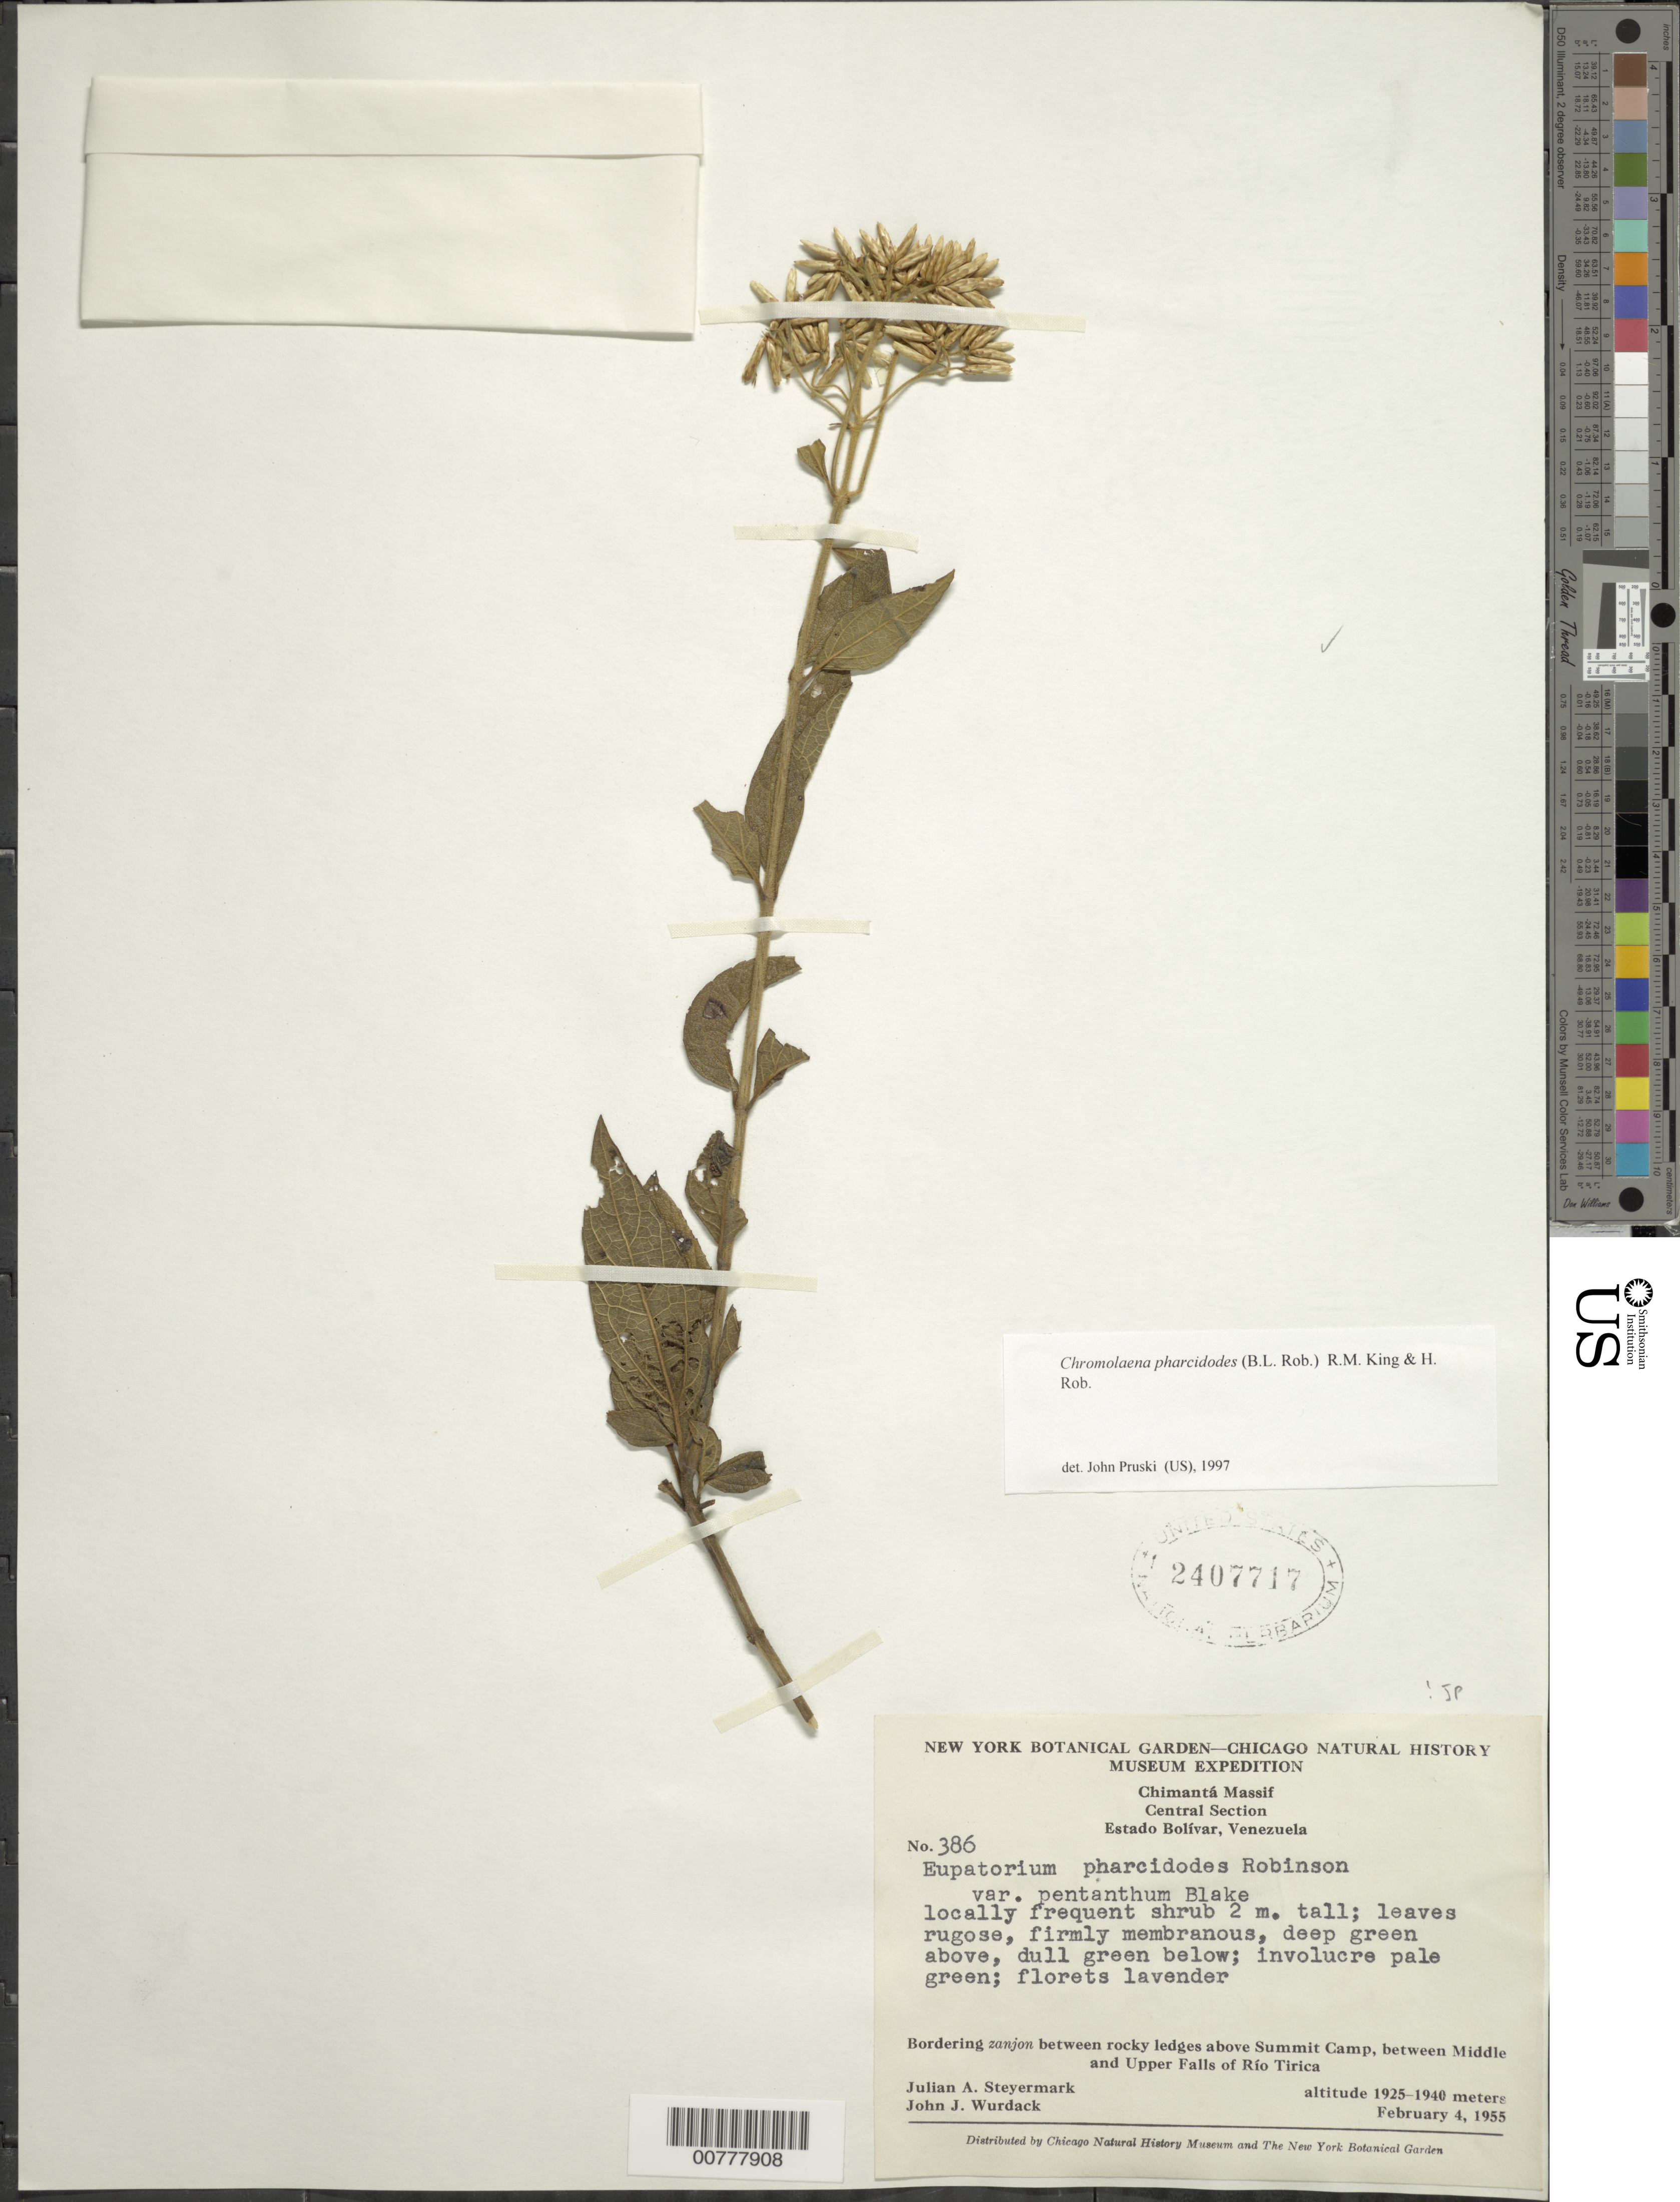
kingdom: Plantae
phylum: Tracheophyta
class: Magnoliopsida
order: Asterales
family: Asteraceae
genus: Chromolaena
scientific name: Chromolaena pharcidodes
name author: (B.L. Rob.) R.M. King & H. Rob.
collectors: J. Steyermark & J. J. Wurdack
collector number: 386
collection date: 1955-02-04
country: Venezuela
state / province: Bolivar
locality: Chimantá Massif, central Section, Bordering zanjon between rocky ledges above Summit Camp, between Middle and Upper Falls of Río Tirica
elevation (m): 1925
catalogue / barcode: US 2407717